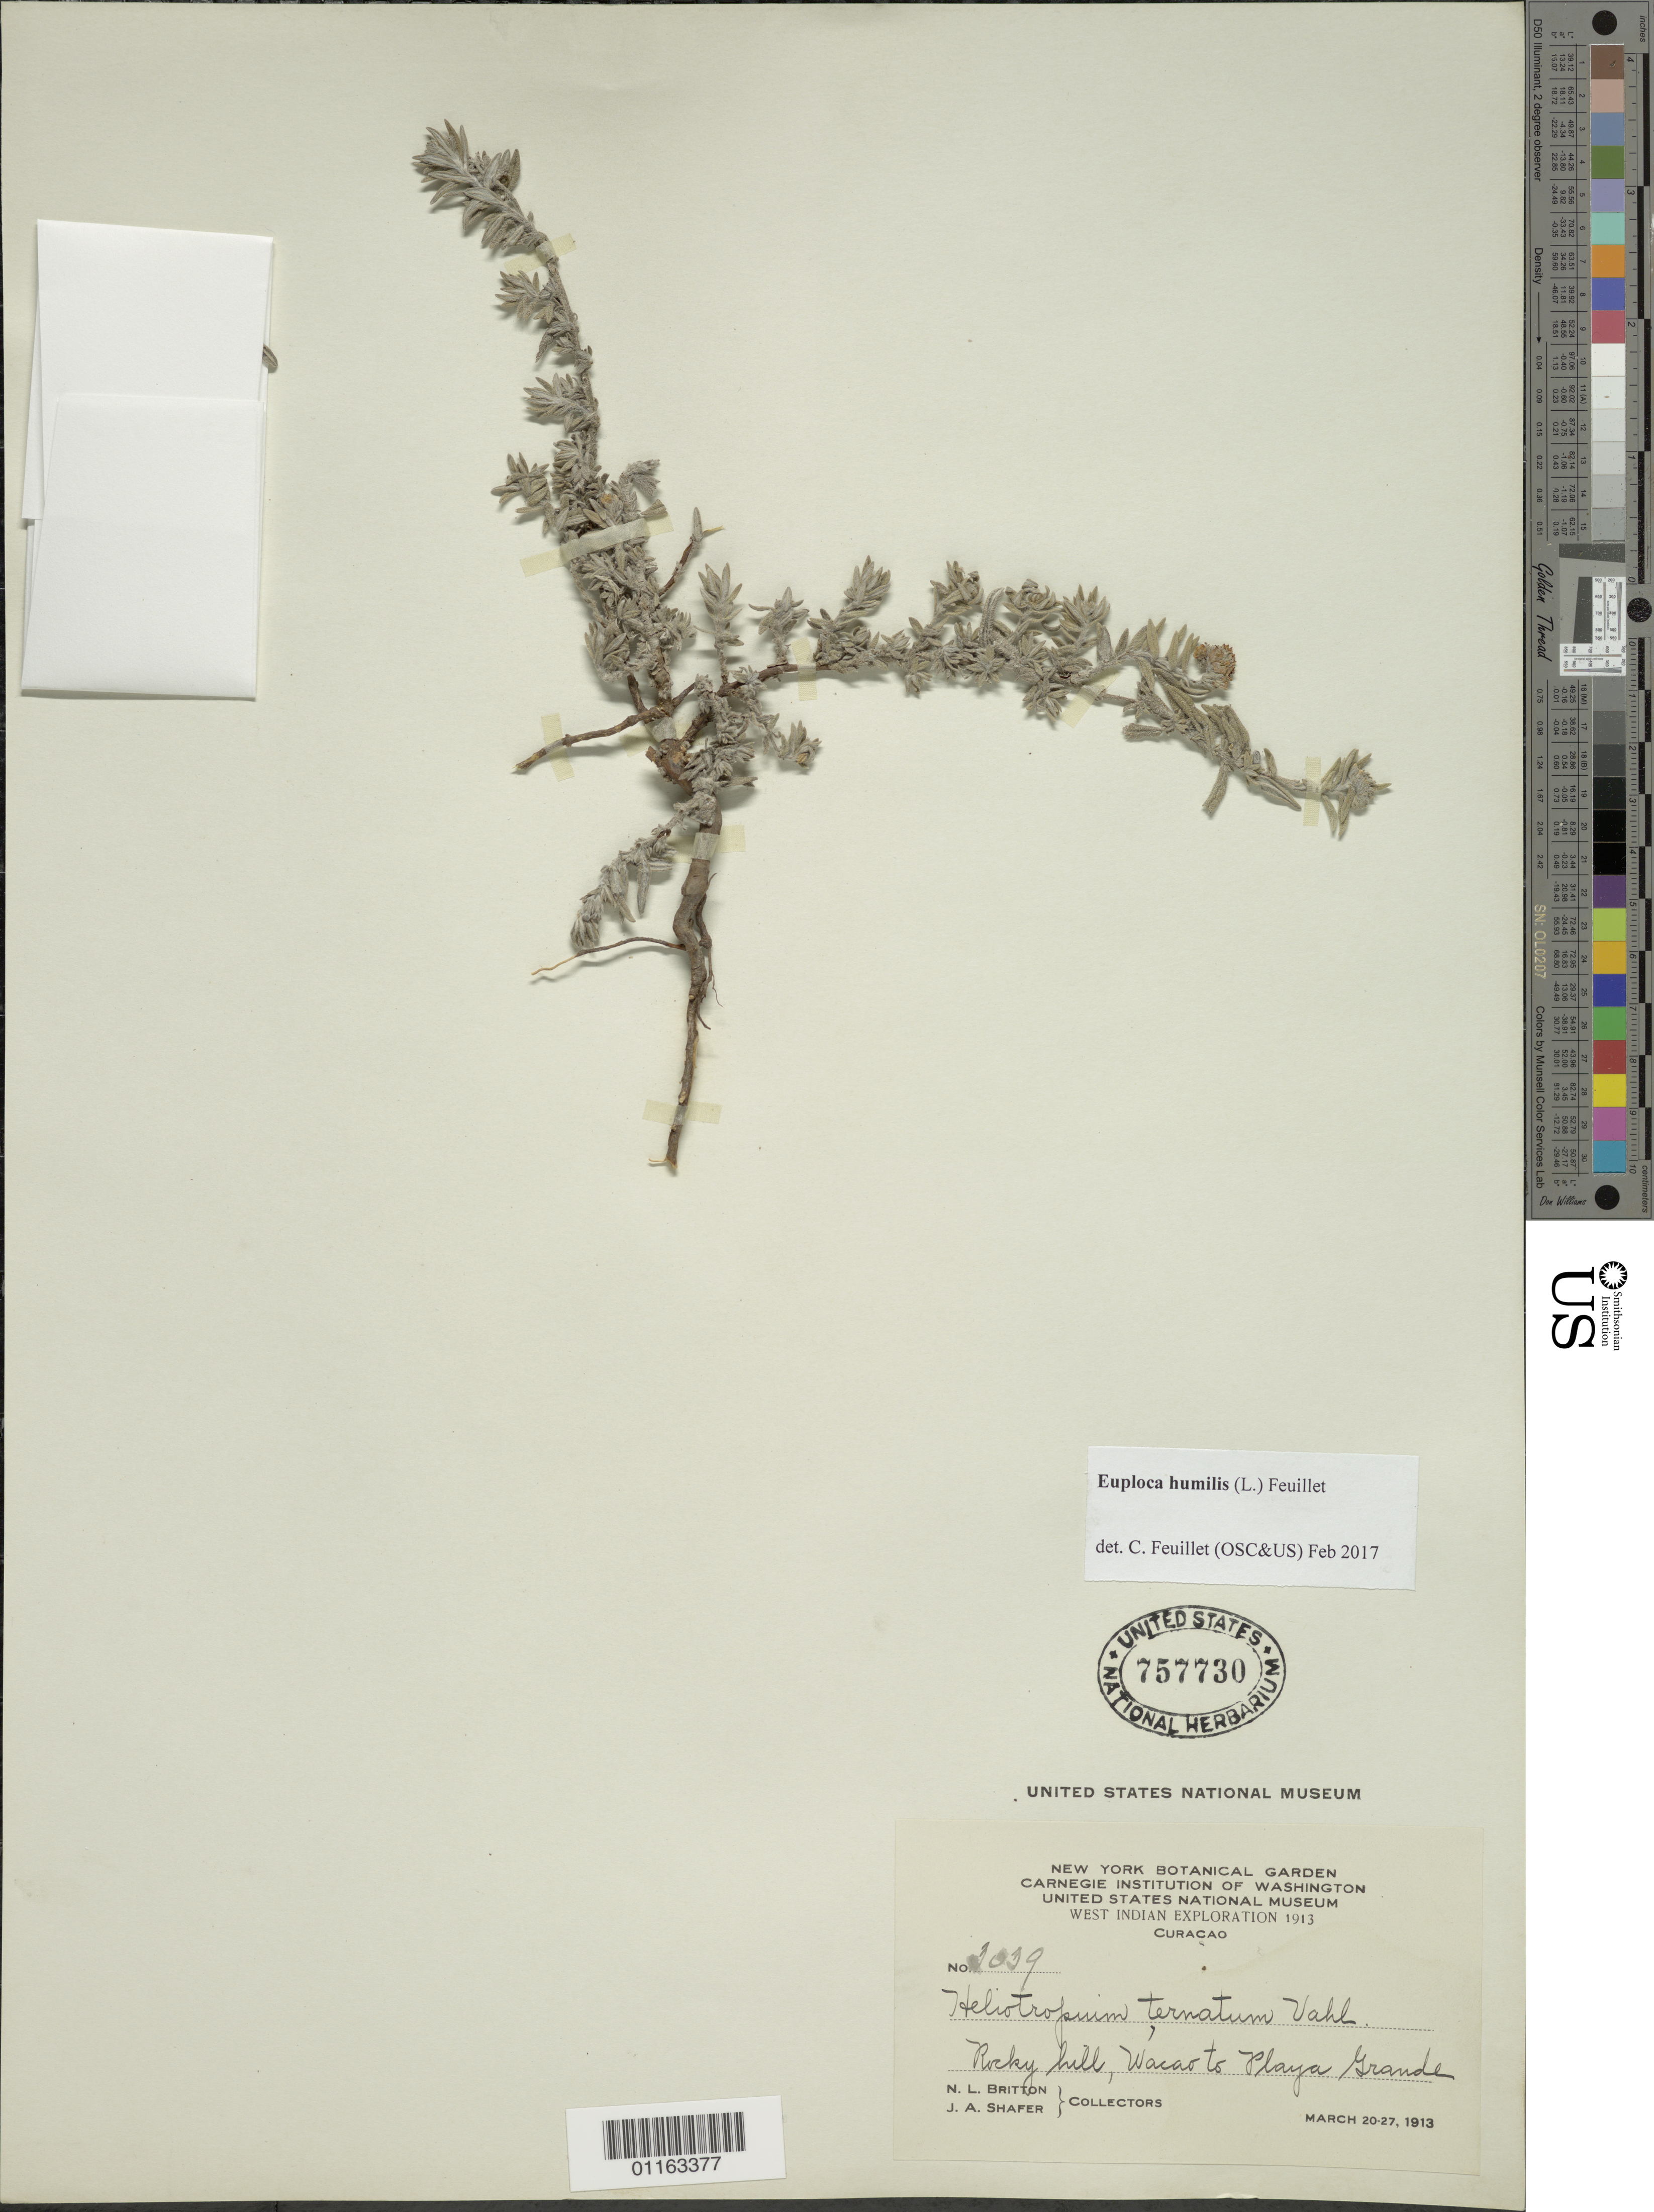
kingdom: Plantae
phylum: Tracheophyta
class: Magnoliopsida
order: Boraginales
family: Heliotropiaceae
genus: Euploca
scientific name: Euploca humilis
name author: (L.) Feuillet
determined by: Feuillet, C.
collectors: N. Britton & J. A. Shafer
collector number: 3039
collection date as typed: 20 Mar 1913 to 27 Mar 1913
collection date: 1913-03-20/1913-03-27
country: Netherlands Antilles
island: Curaçao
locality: Wacao to Playa Grande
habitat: Rocky hills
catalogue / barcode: US 757730